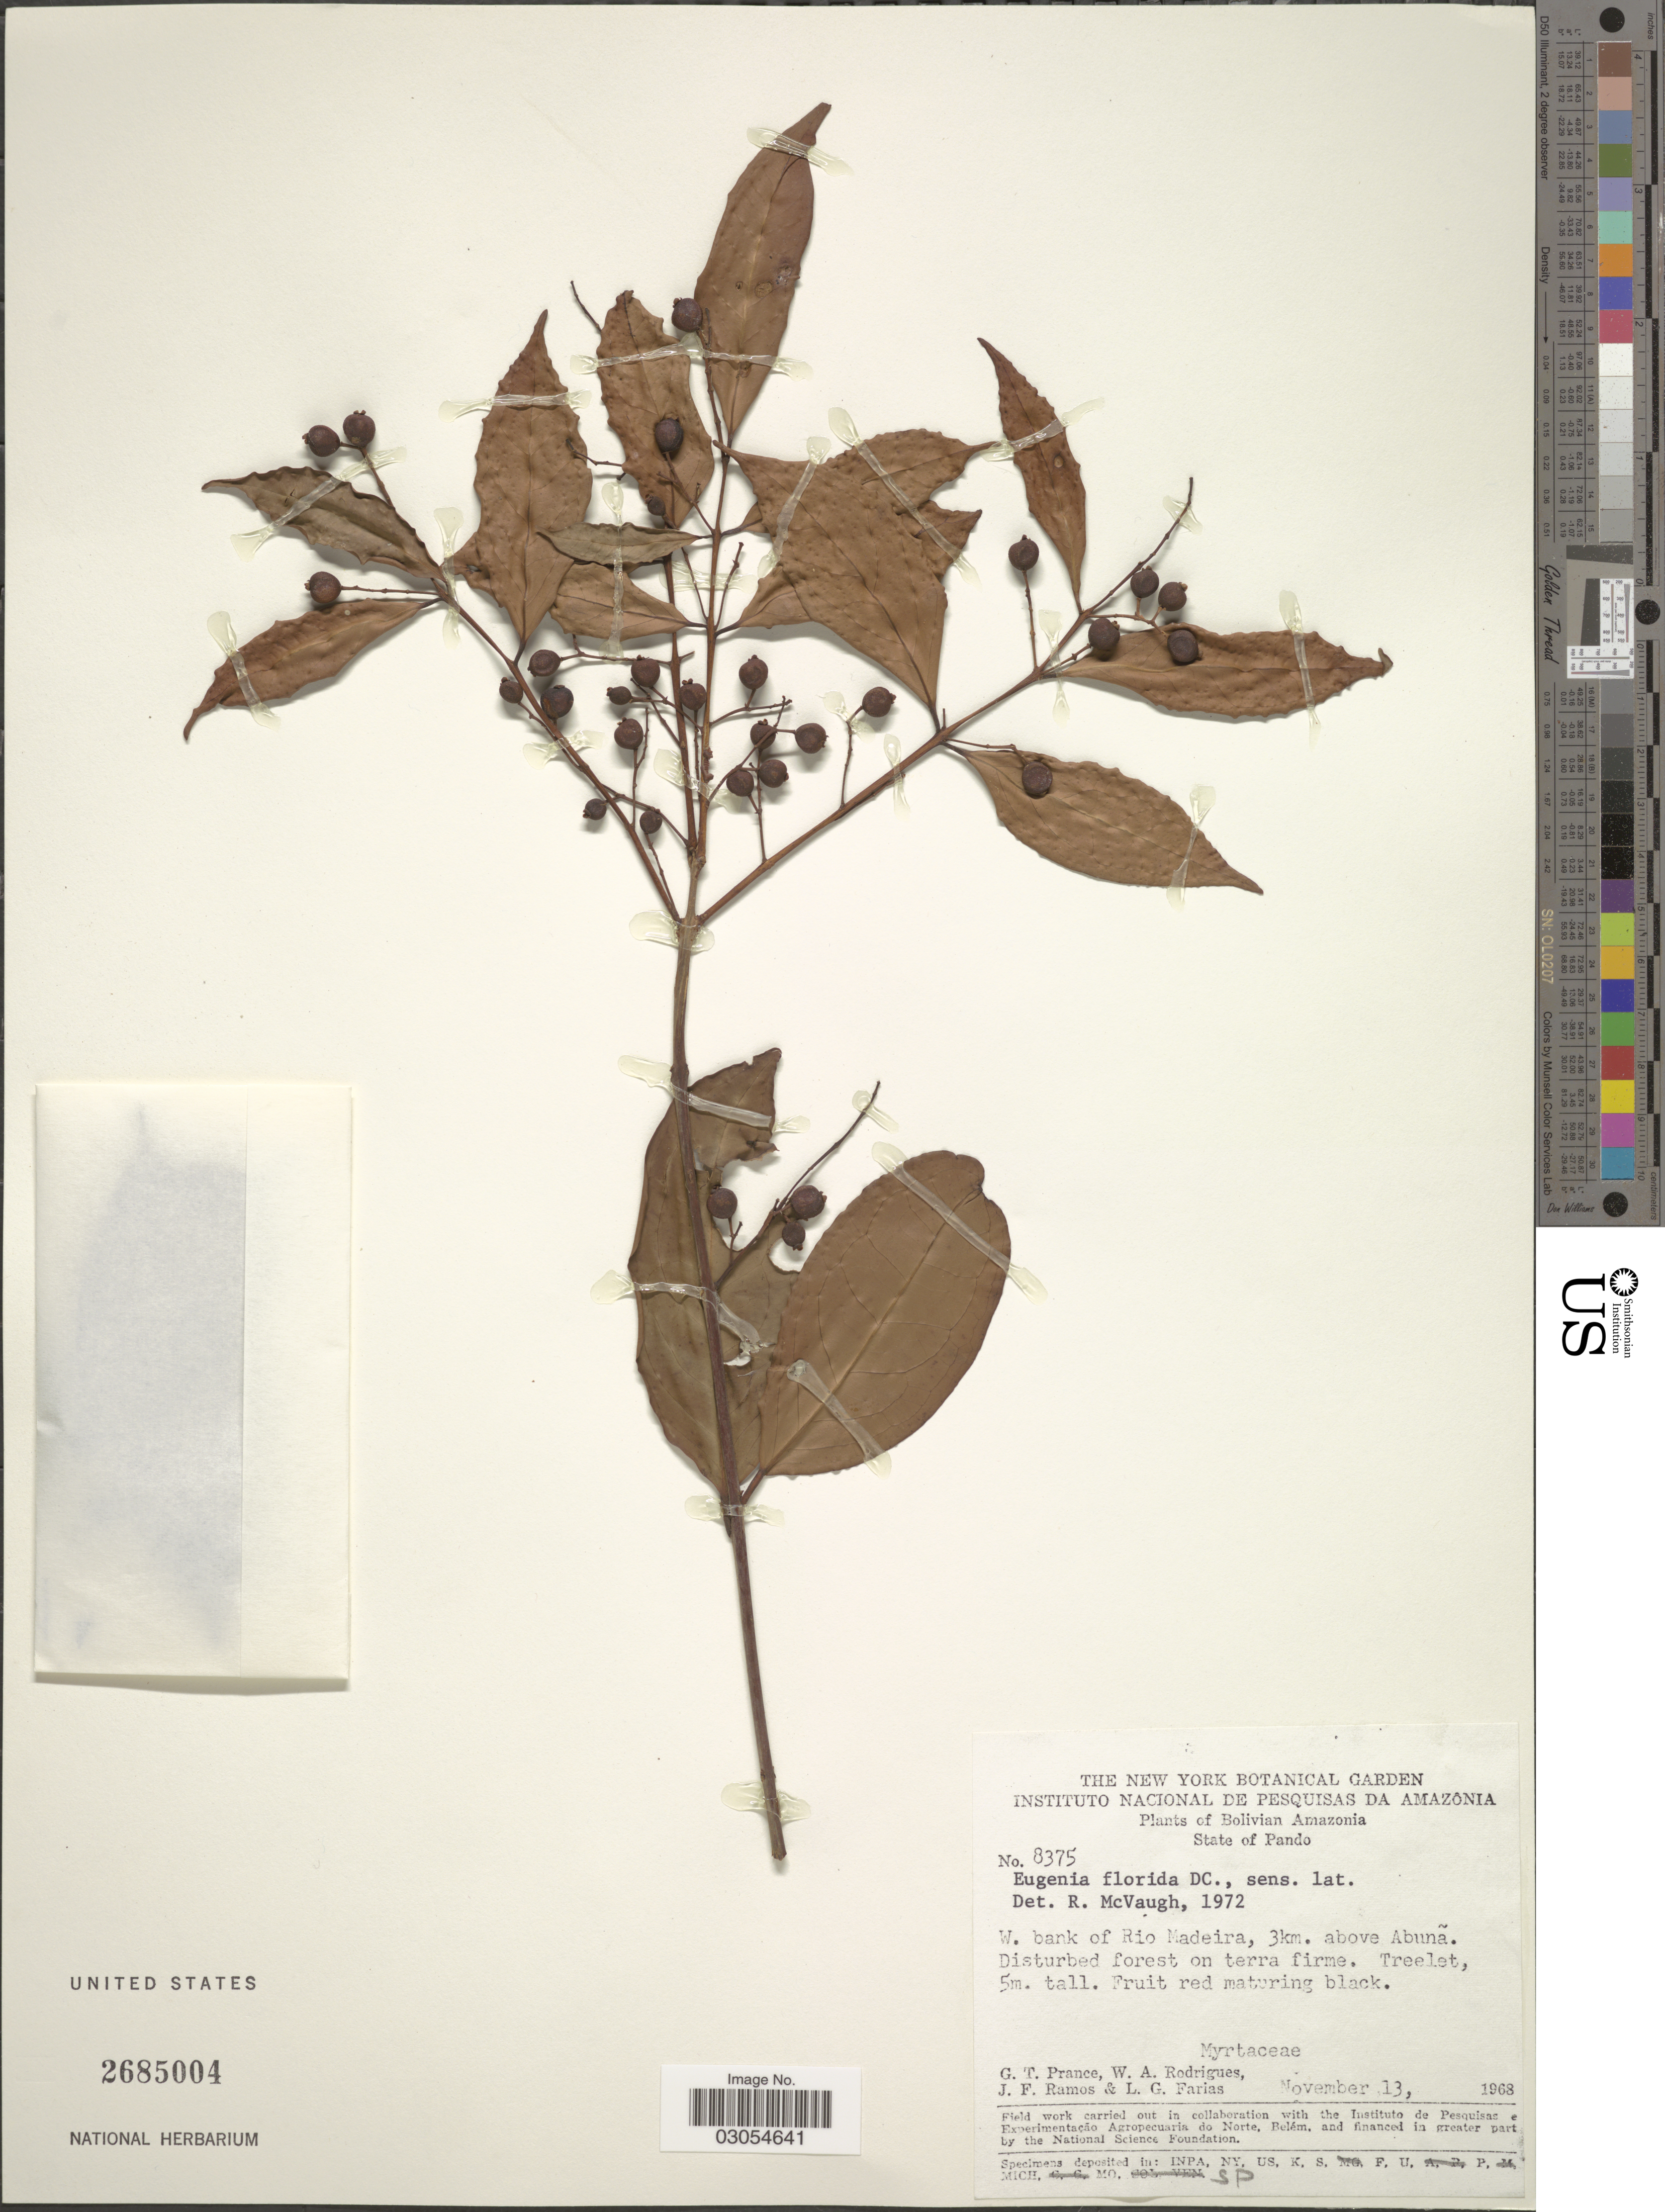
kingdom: Plantae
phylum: Tracheophyta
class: Magnoliopsida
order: Myrtales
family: Myrtaceae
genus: Eugenia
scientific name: Eugenia florida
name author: DC.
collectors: G. T. Prance, W. A. Rodrigues, J. F. Ramos & L. G. Farias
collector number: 8375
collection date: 1968-11-13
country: Bolivia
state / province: Pando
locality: Bolivian Amazonia. W. bank of Rio Madeira, 3 km. above Abuña.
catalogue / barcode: US 2685004